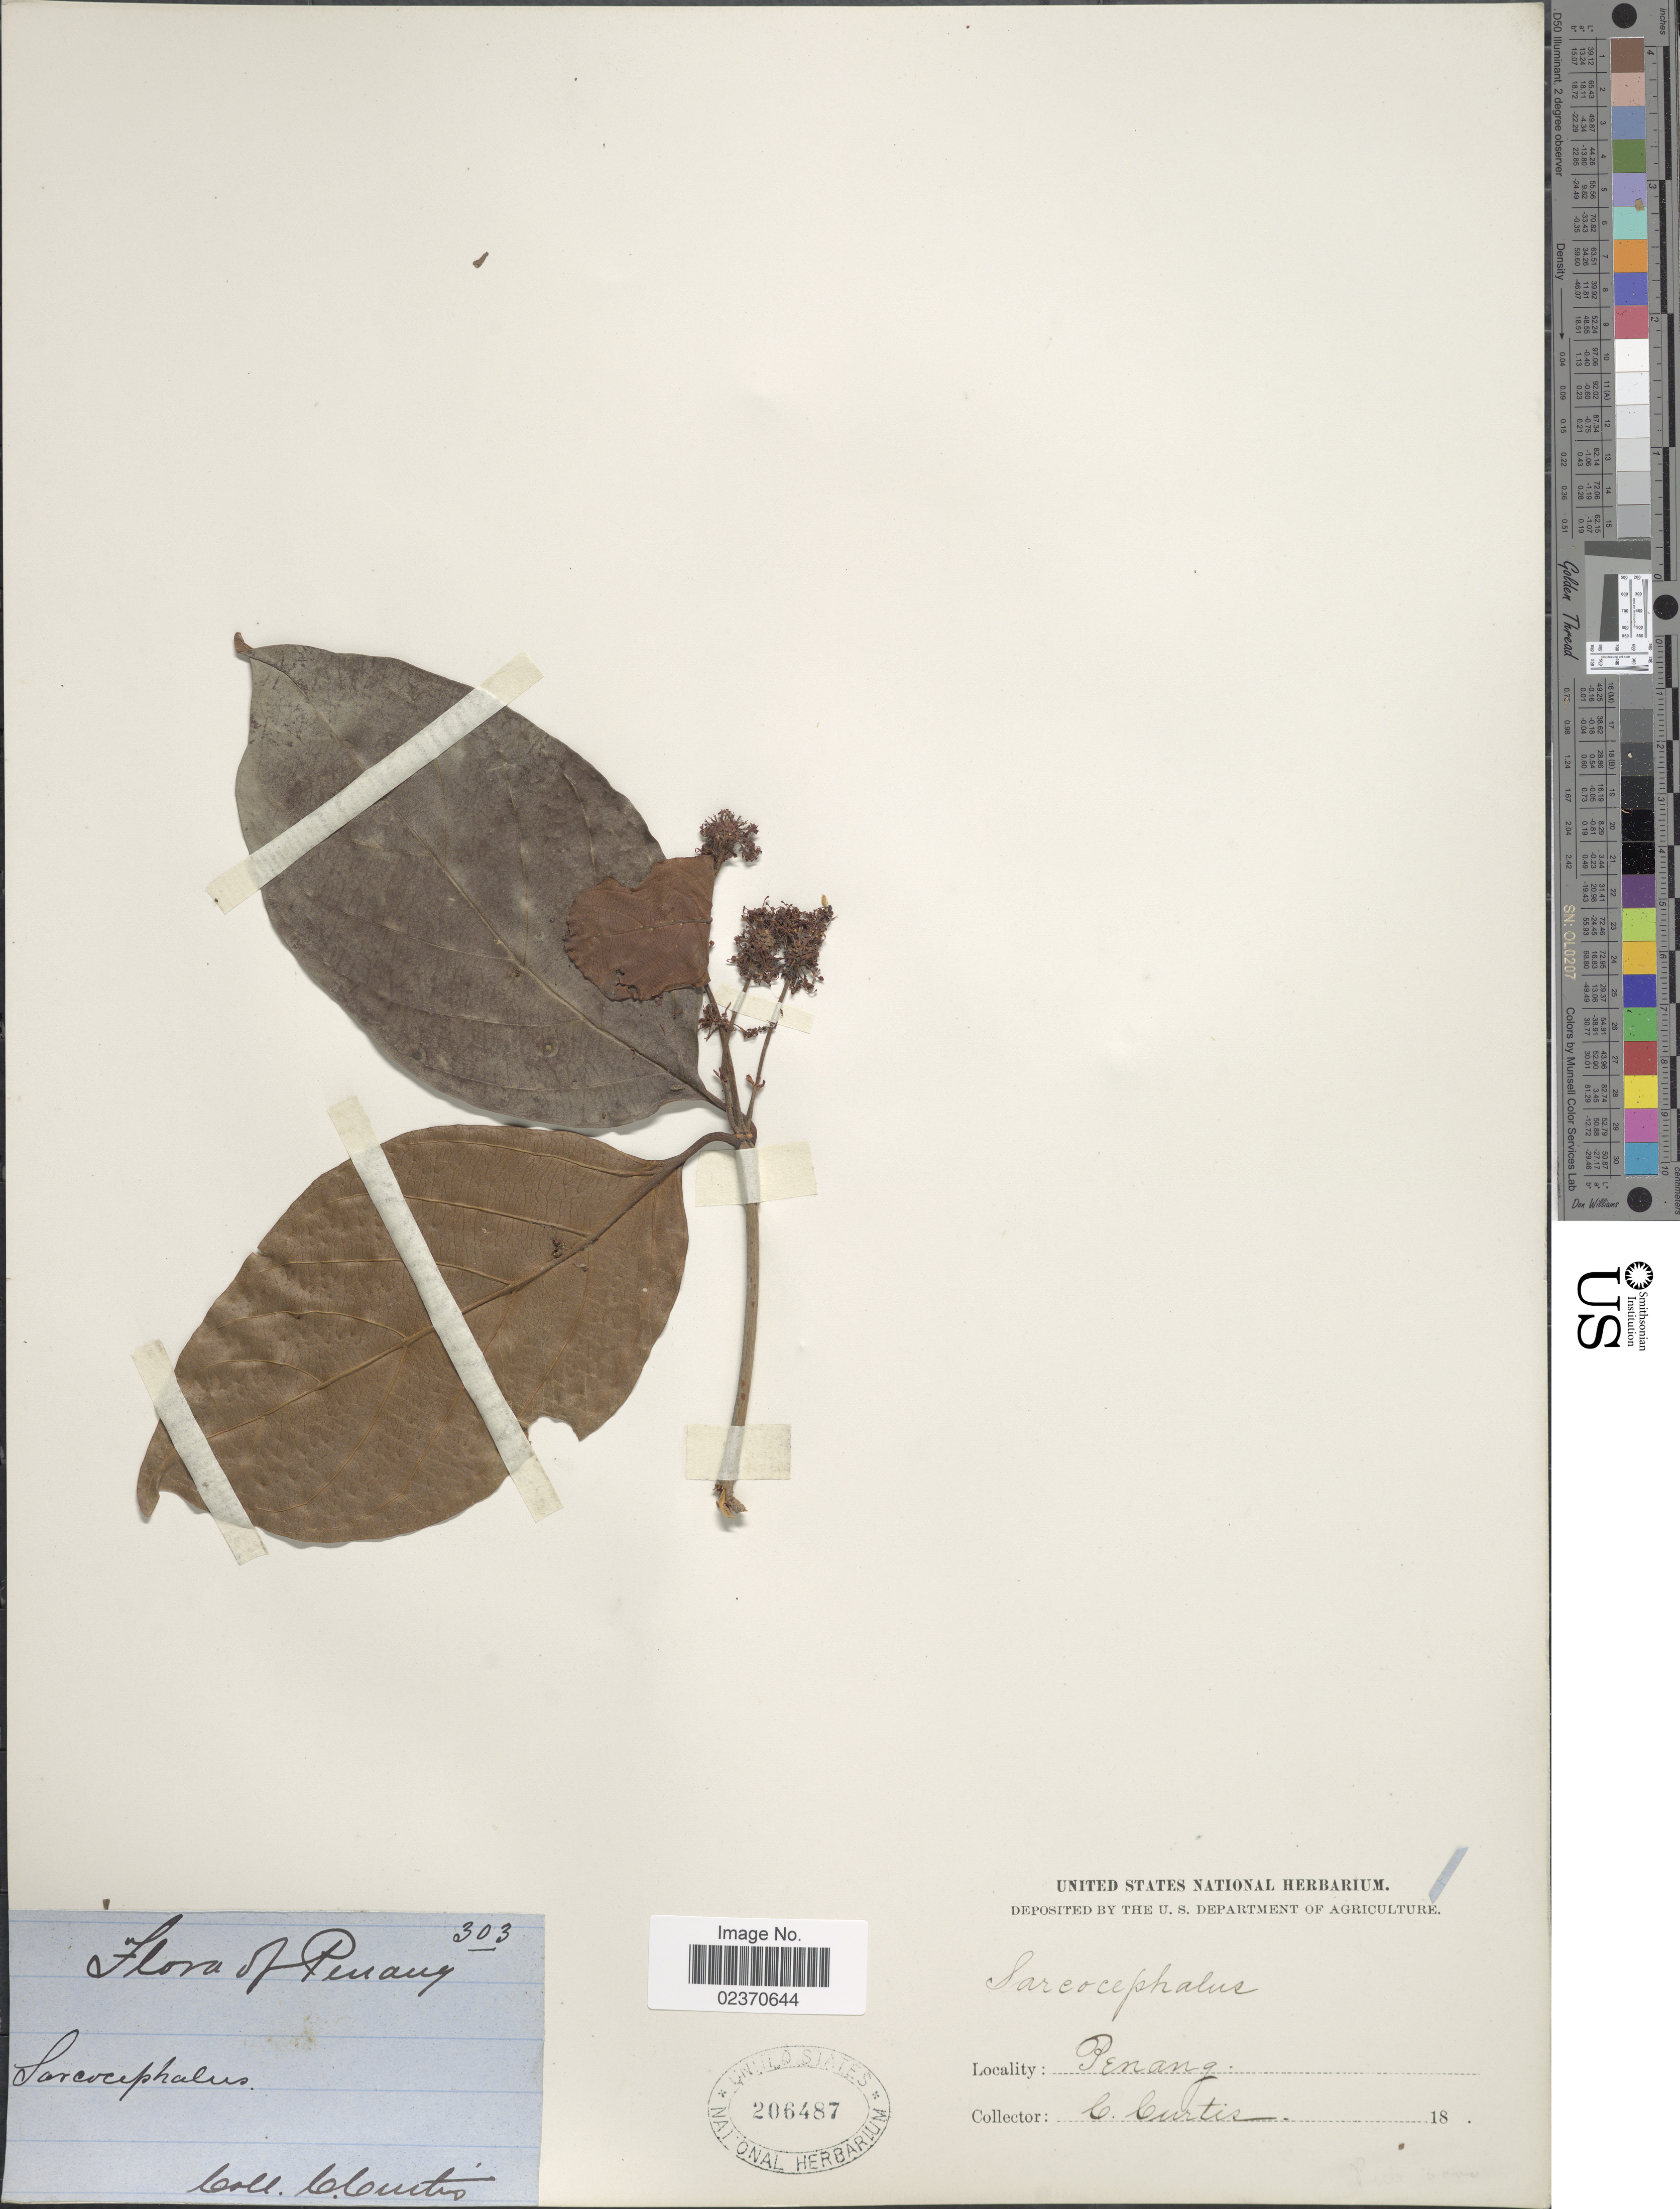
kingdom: Plantae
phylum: Tracheophyta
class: Magnoliopsida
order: Gentianales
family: Rubiaceae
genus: Nauclea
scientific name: Nauclea sp.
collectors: C. Curtis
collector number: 303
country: Malaysia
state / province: Pinang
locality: Penang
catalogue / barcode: US 206487